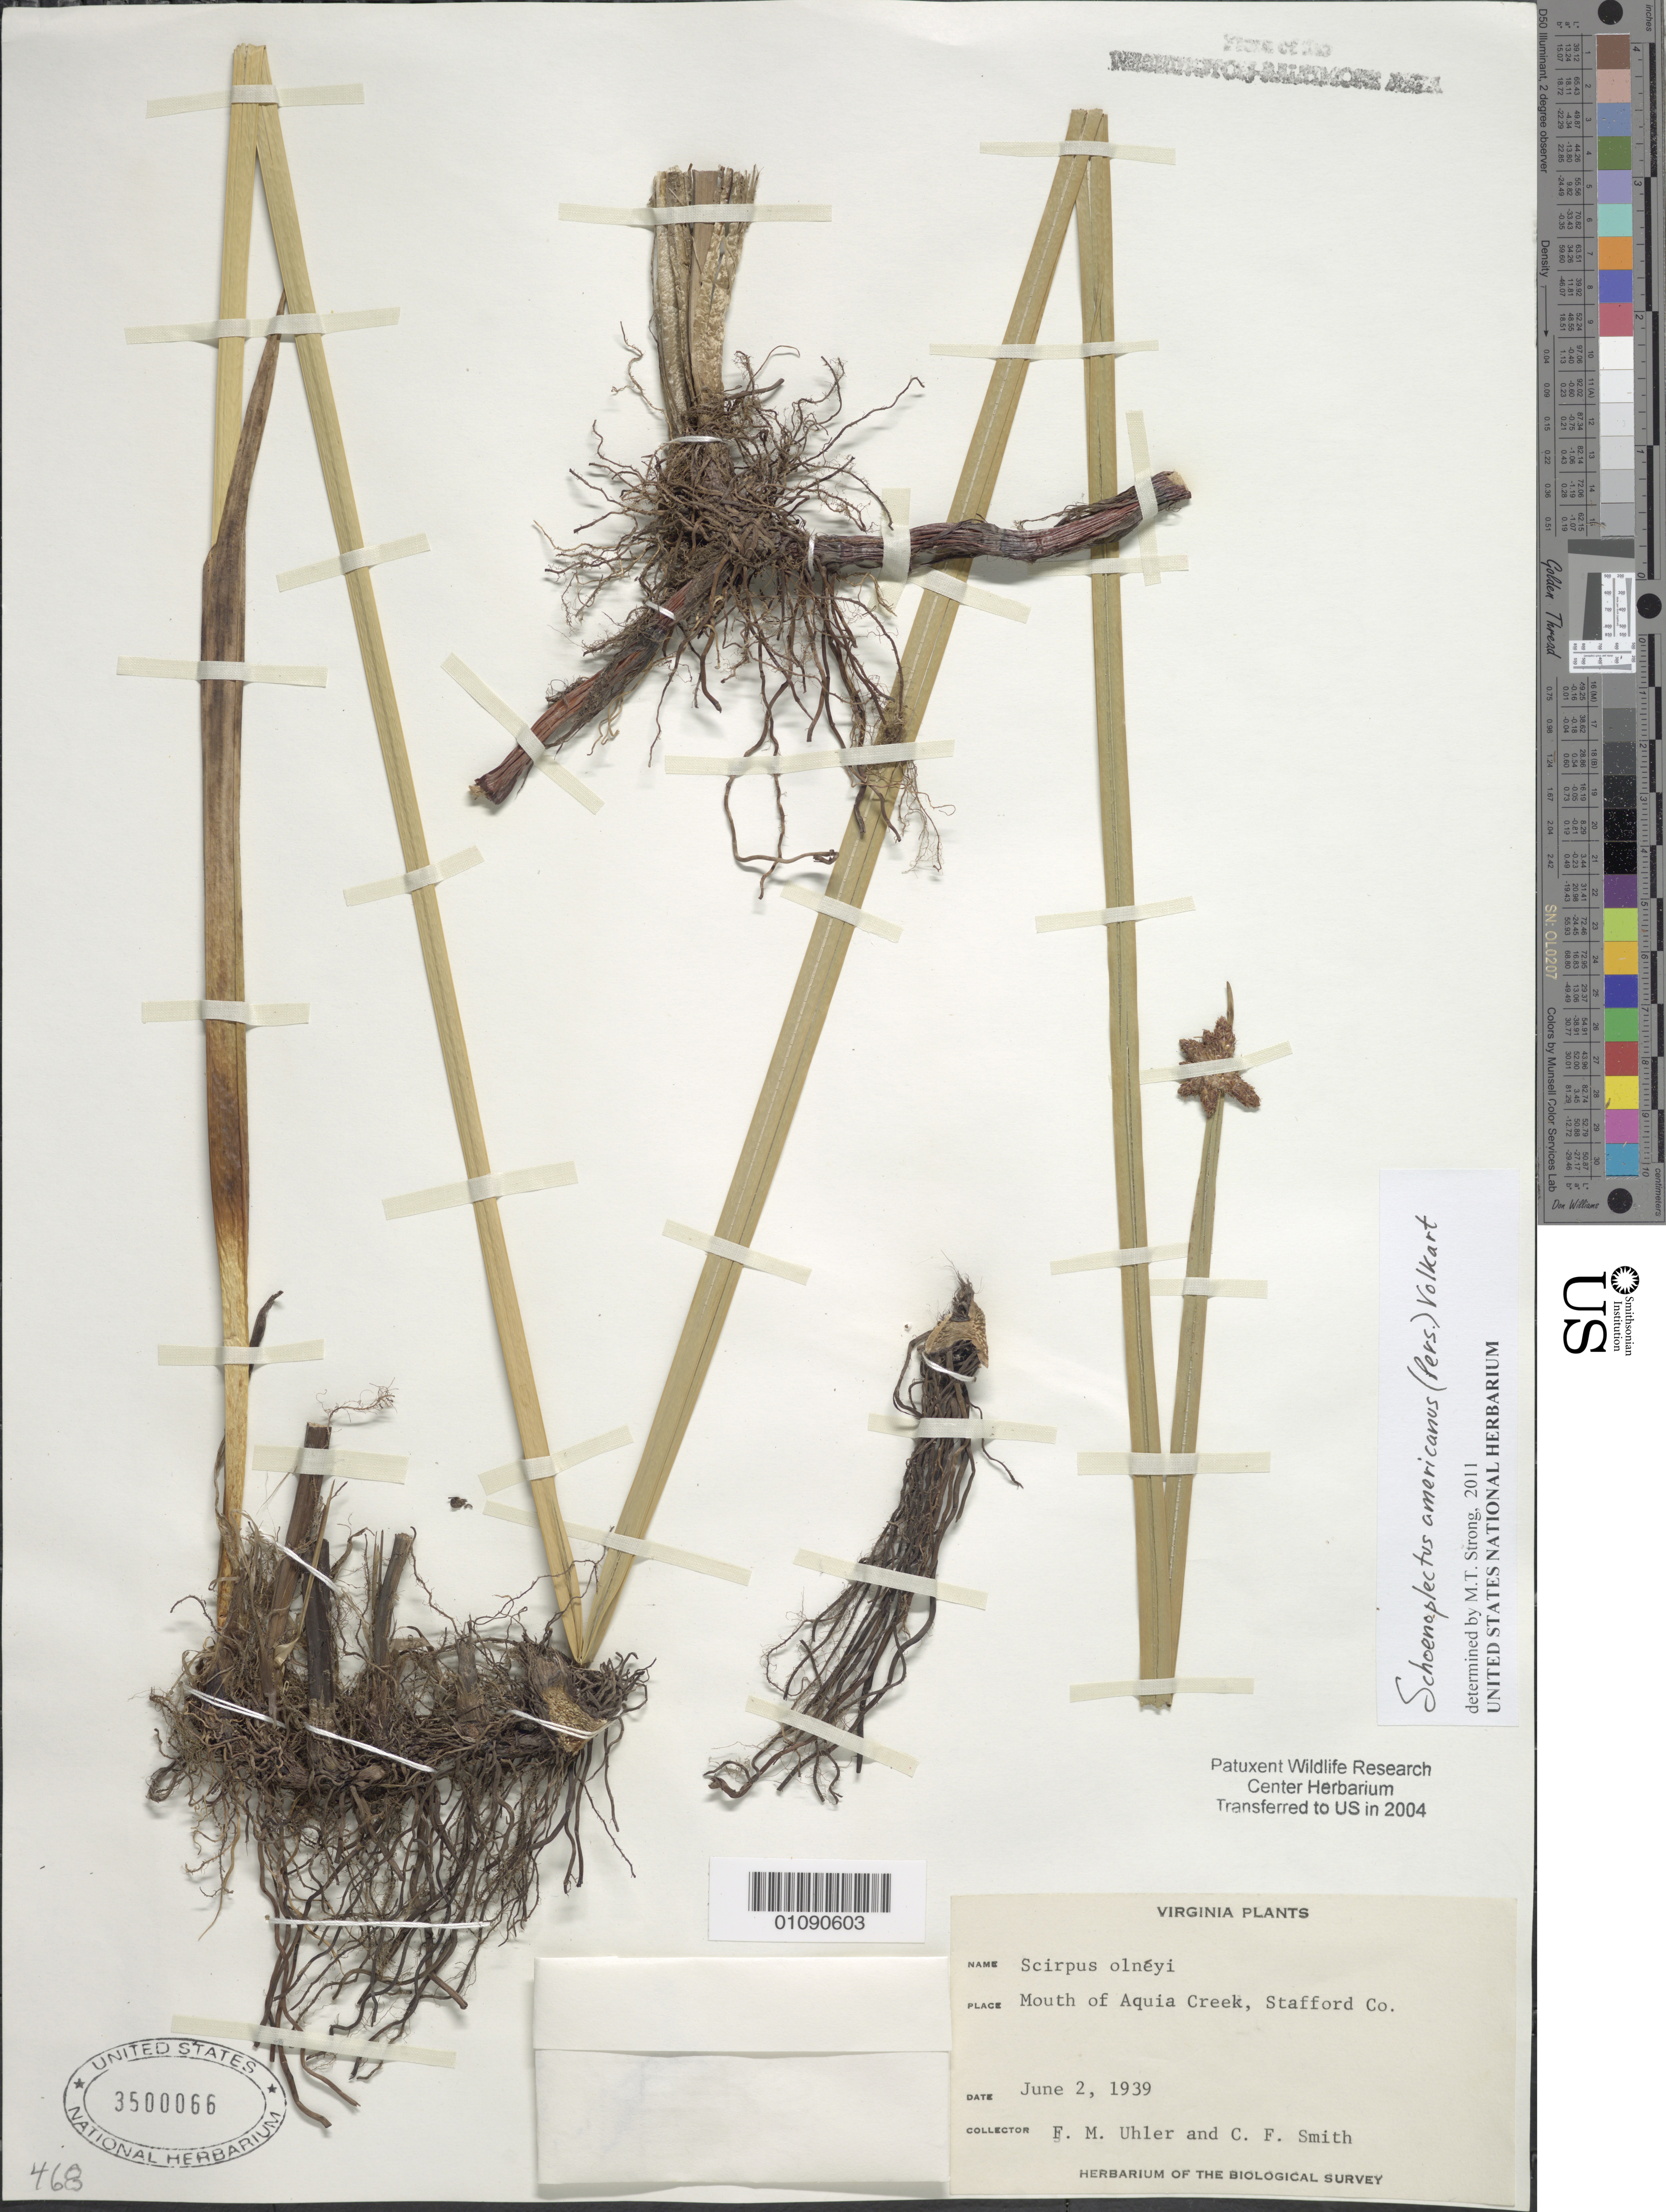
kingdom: Plantae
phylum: Tracheophyta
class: Liliopsida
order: Poales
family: Cyperaceae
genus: Schoenoplectus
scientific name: Schoenoplectus americanus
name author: (Pers.) Volkart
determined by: Strong, M. T., (US), Smithsonian Institution - National Museum of Natural History (UNITED STATES)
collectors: F. M. Uhler & C. F. Smith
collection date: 1939-06-02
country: United States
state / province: Virginia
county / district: Stafford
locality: Mouth of Aquia Creek.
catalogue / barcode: US 3500066